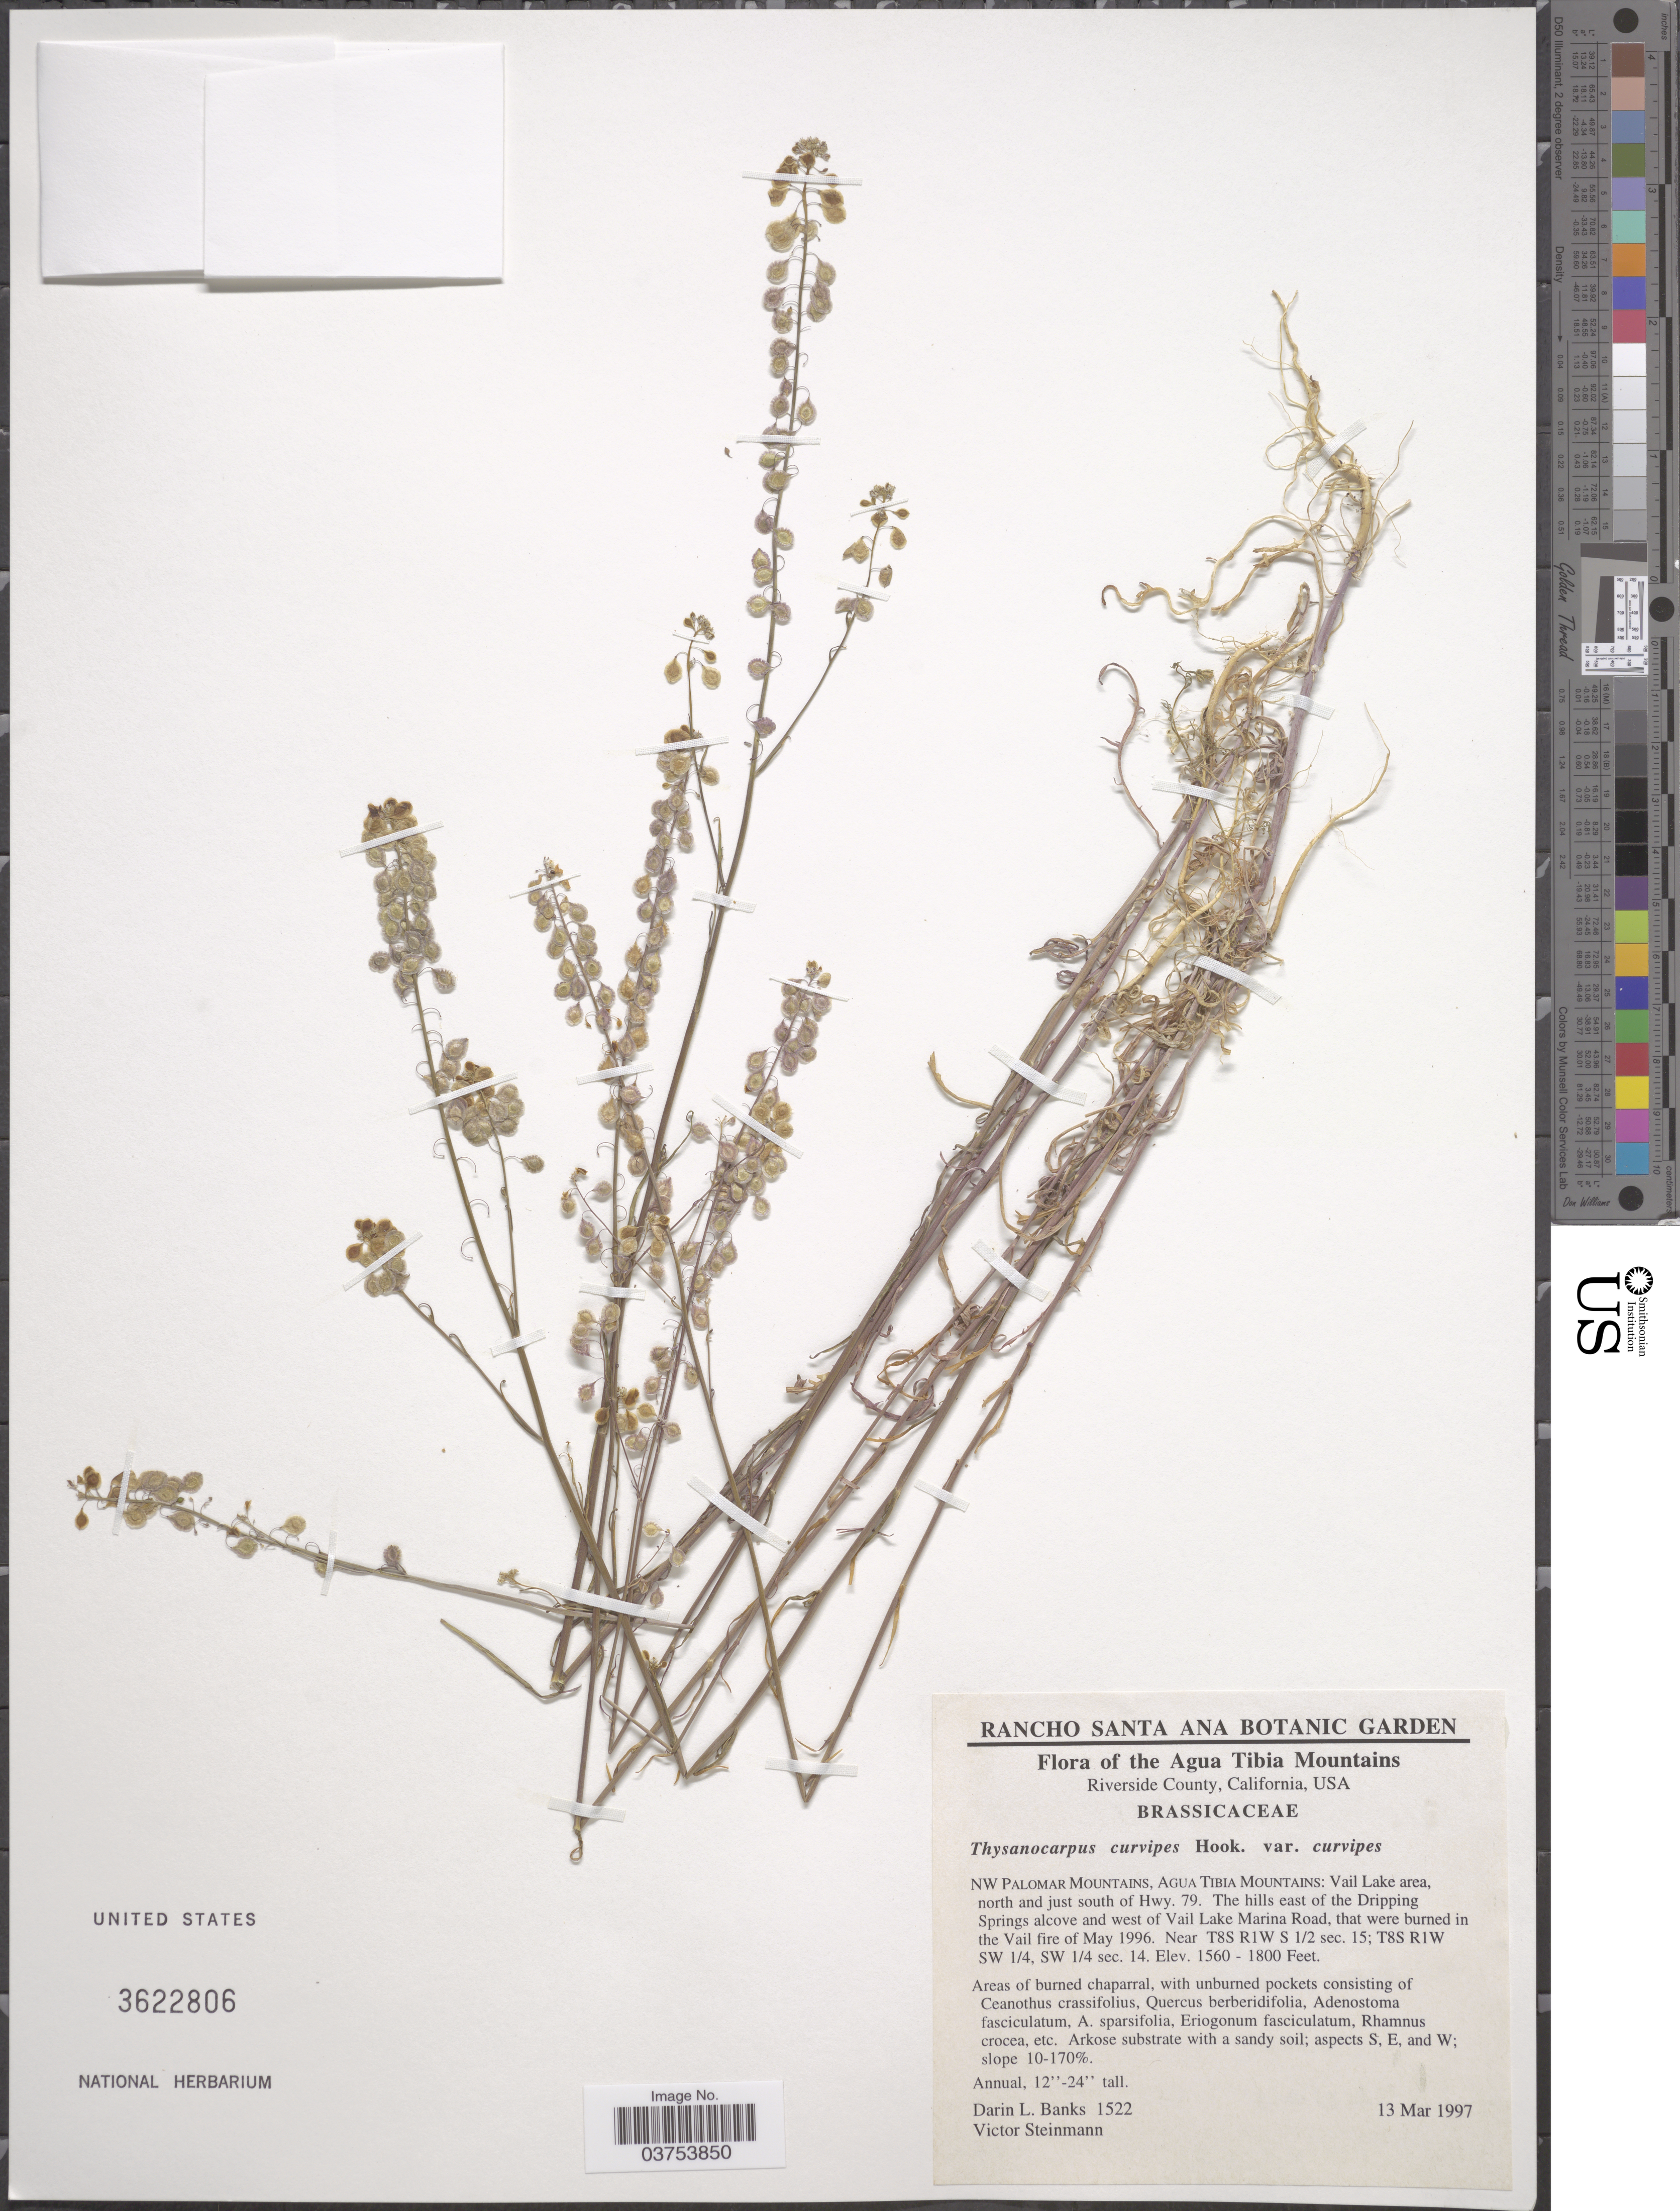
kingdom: Plantae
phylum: Tracheophyta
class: Magnoliopsida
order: Brassicales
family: Brassicaceae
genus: Thysanocarpus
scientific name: Thysanocarpus curvipes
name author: Hook.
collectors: D. Banks & V. W. Steinmann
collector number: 1522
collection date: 1997-03-13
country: United States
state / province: California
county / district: Riverside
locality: Agua Tibia Mountains. Riverside County. NW Palomar Mountains, Agua Tibia Mountains: Vail Lake area, north and just south of Hwy. 79. The hills east of the Dripping Springs alcove and west of Vail Lake Marina Road, that were burned in the Vail fire from May 1996. Near T8S R1W S ½ sec. 15; T8S R1W SW ¼, SW ¼ sec. 14.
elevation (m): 475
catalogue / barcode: US 3622806